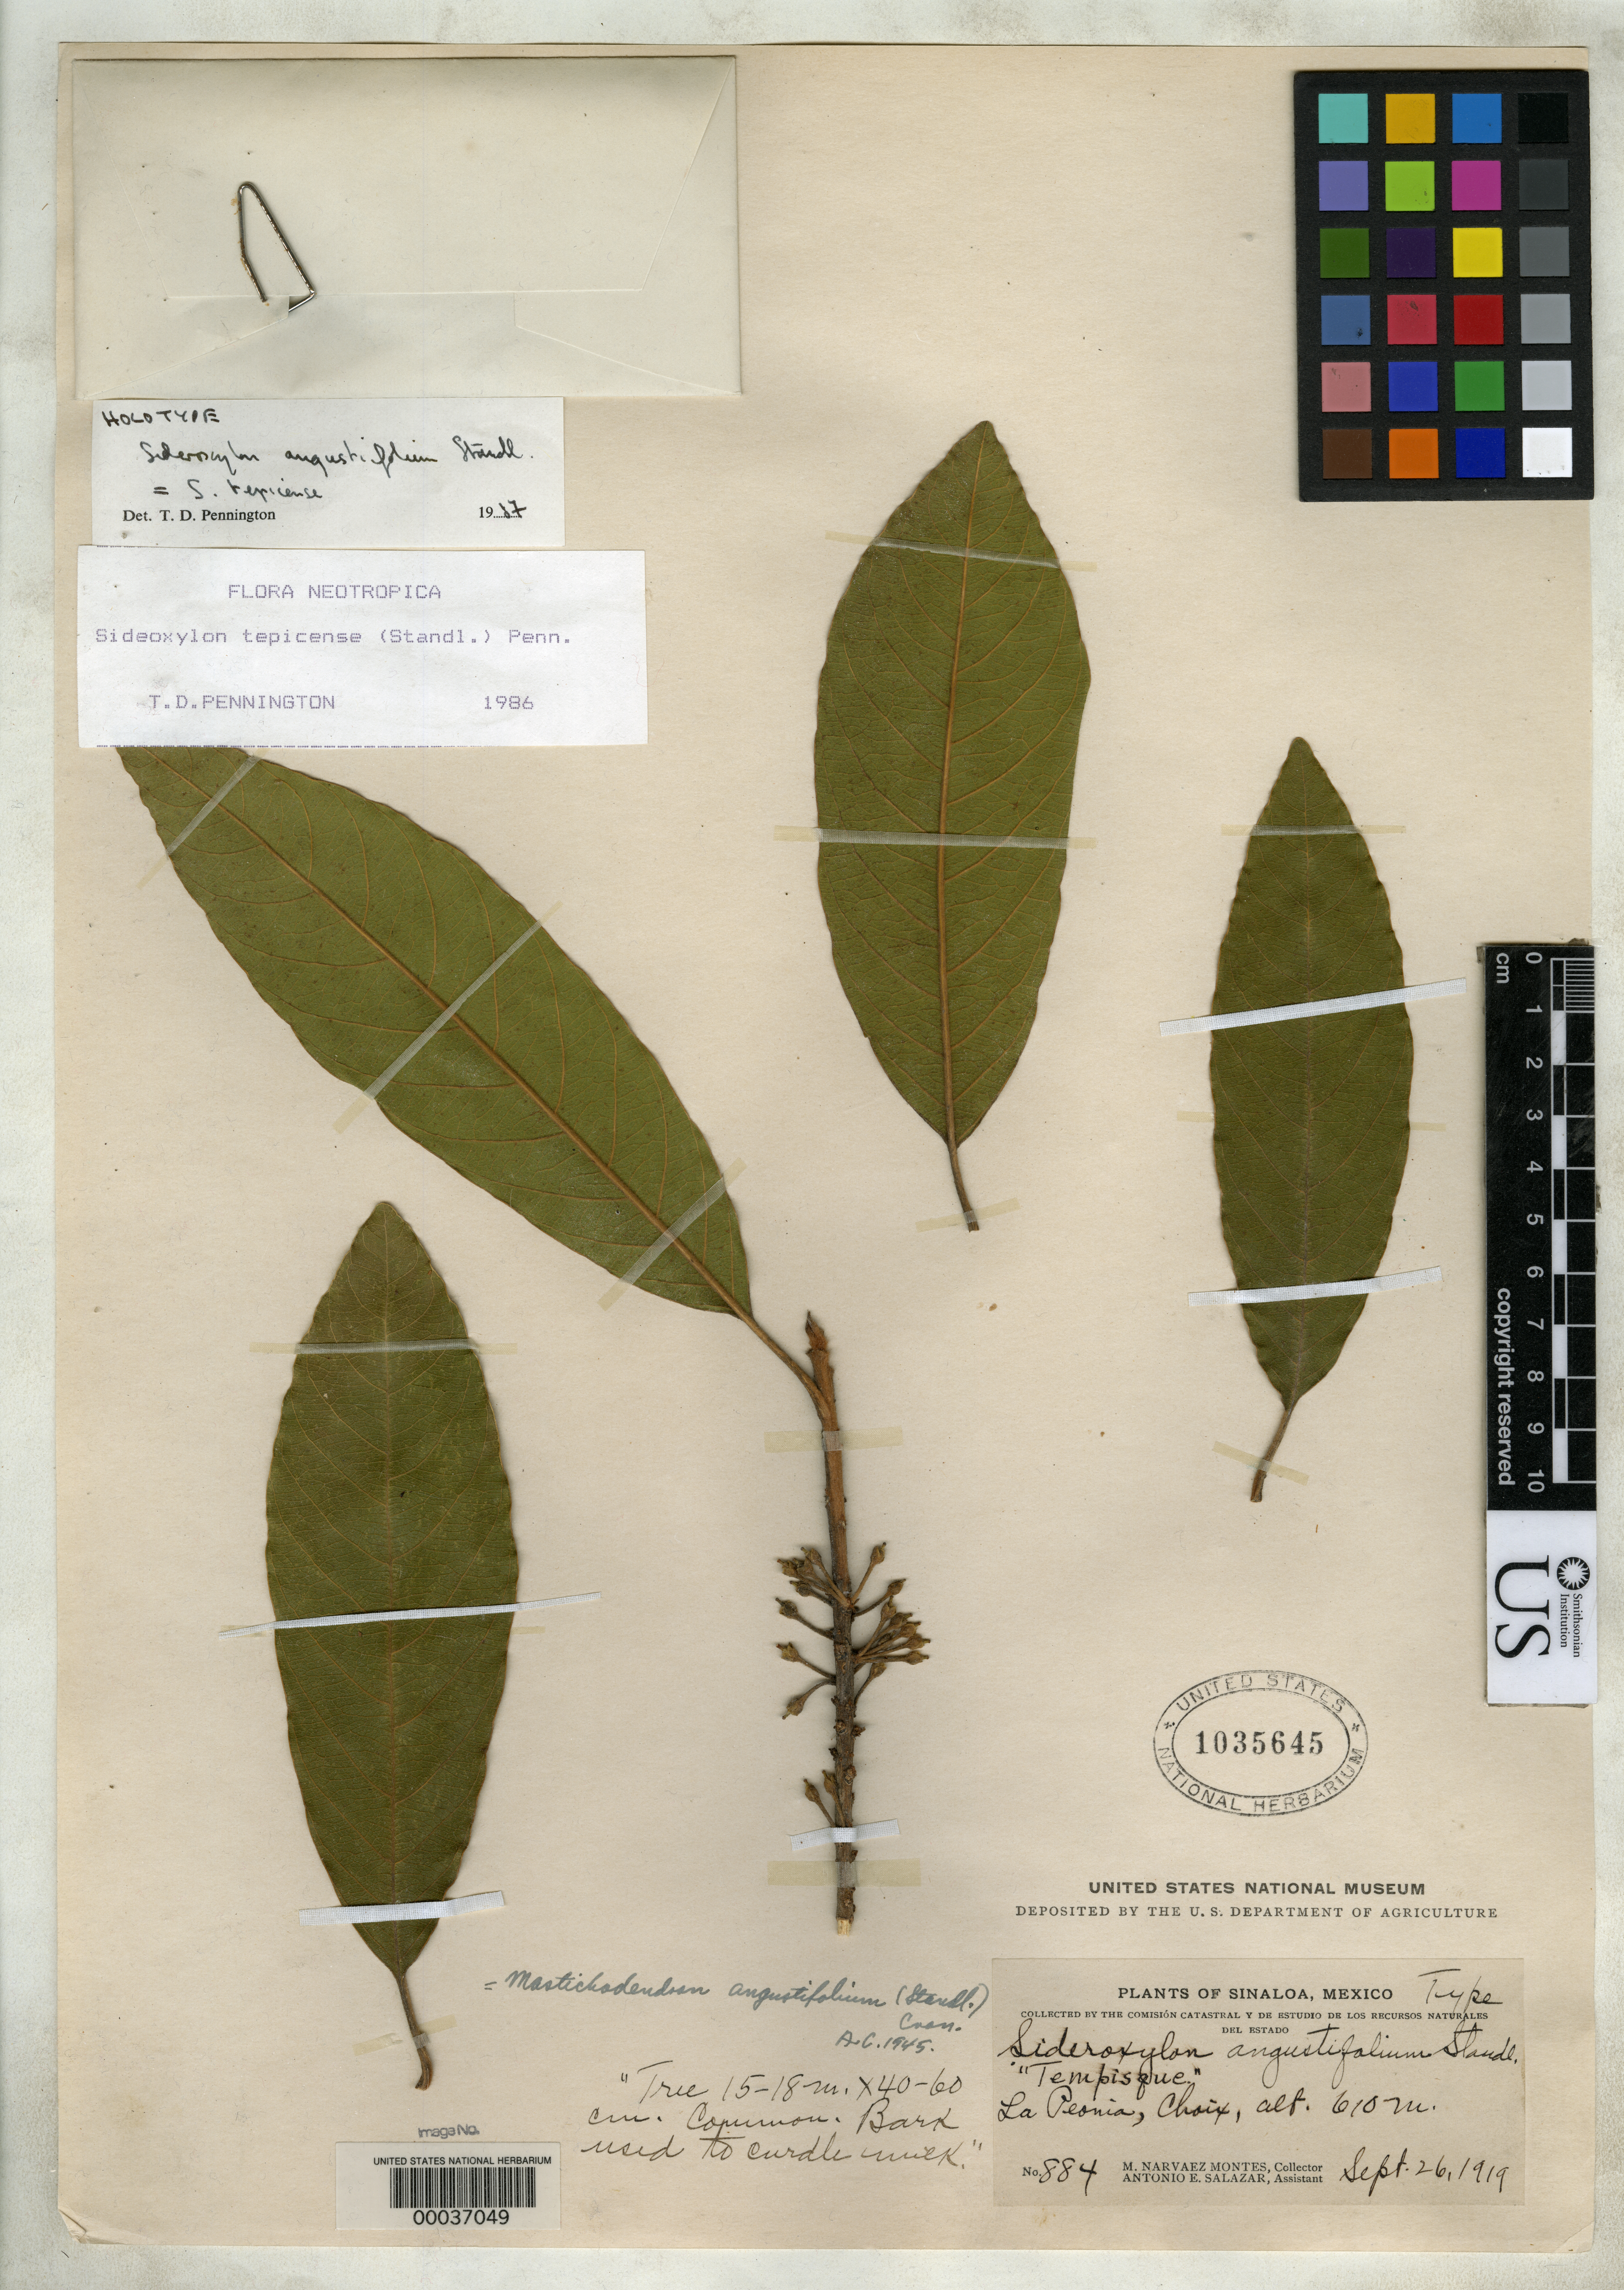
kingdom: Plantae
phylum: Tracheophyta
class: Magnoliopsida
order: Ericales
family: Sapotaceae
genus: Sideroxylon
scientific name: Sideroxylon angustifolium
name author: Standl.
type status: Holotype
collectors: M. Montes & A. E. Salazar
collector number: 884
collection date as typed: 26 Sep 1919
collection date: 1919-09-26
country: Mexico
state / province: Sinaloa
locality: La Peonia.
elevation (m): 610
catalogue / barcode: US 1035645